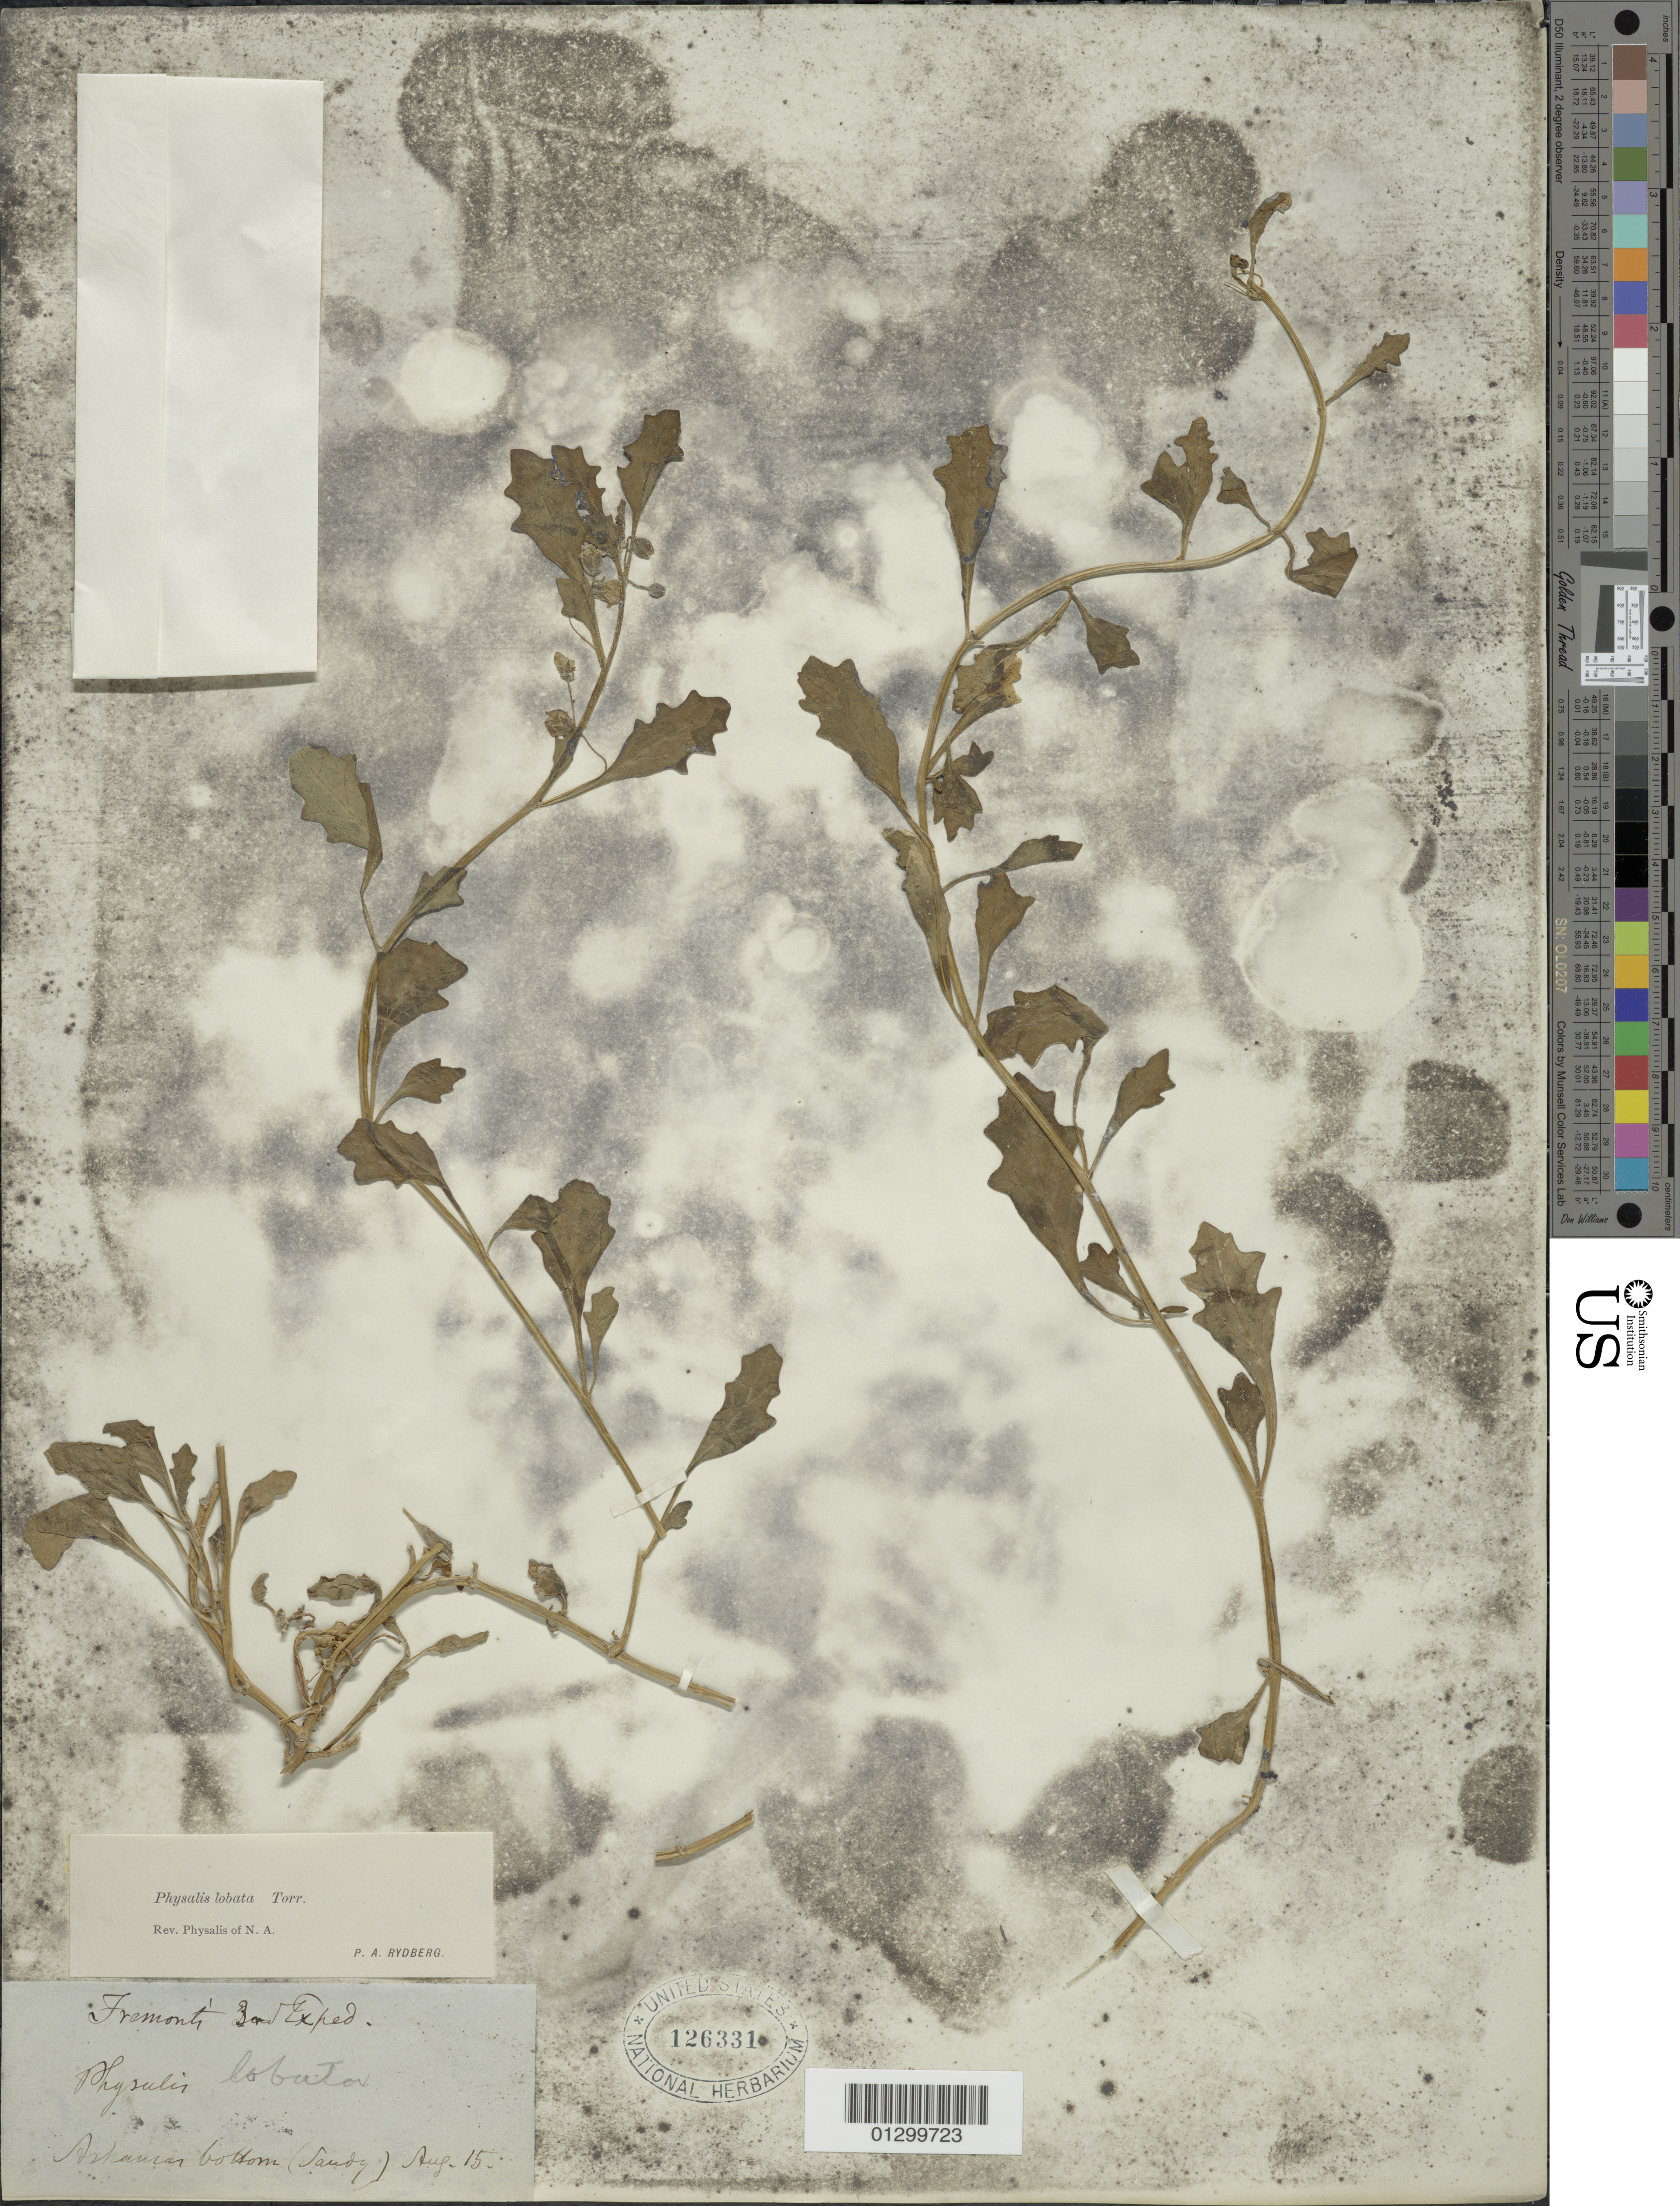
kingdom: Plantae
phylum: Tracheophyta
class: Magnoliopsida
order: Solanales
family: Solanaceae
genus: Physalis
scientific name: Physalis longifolia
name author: Nutt.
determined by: Rydberg, P. A.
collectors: J. C. Frémont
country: United States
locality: Arkansas bottom (Sandy)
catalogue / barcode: US 126331